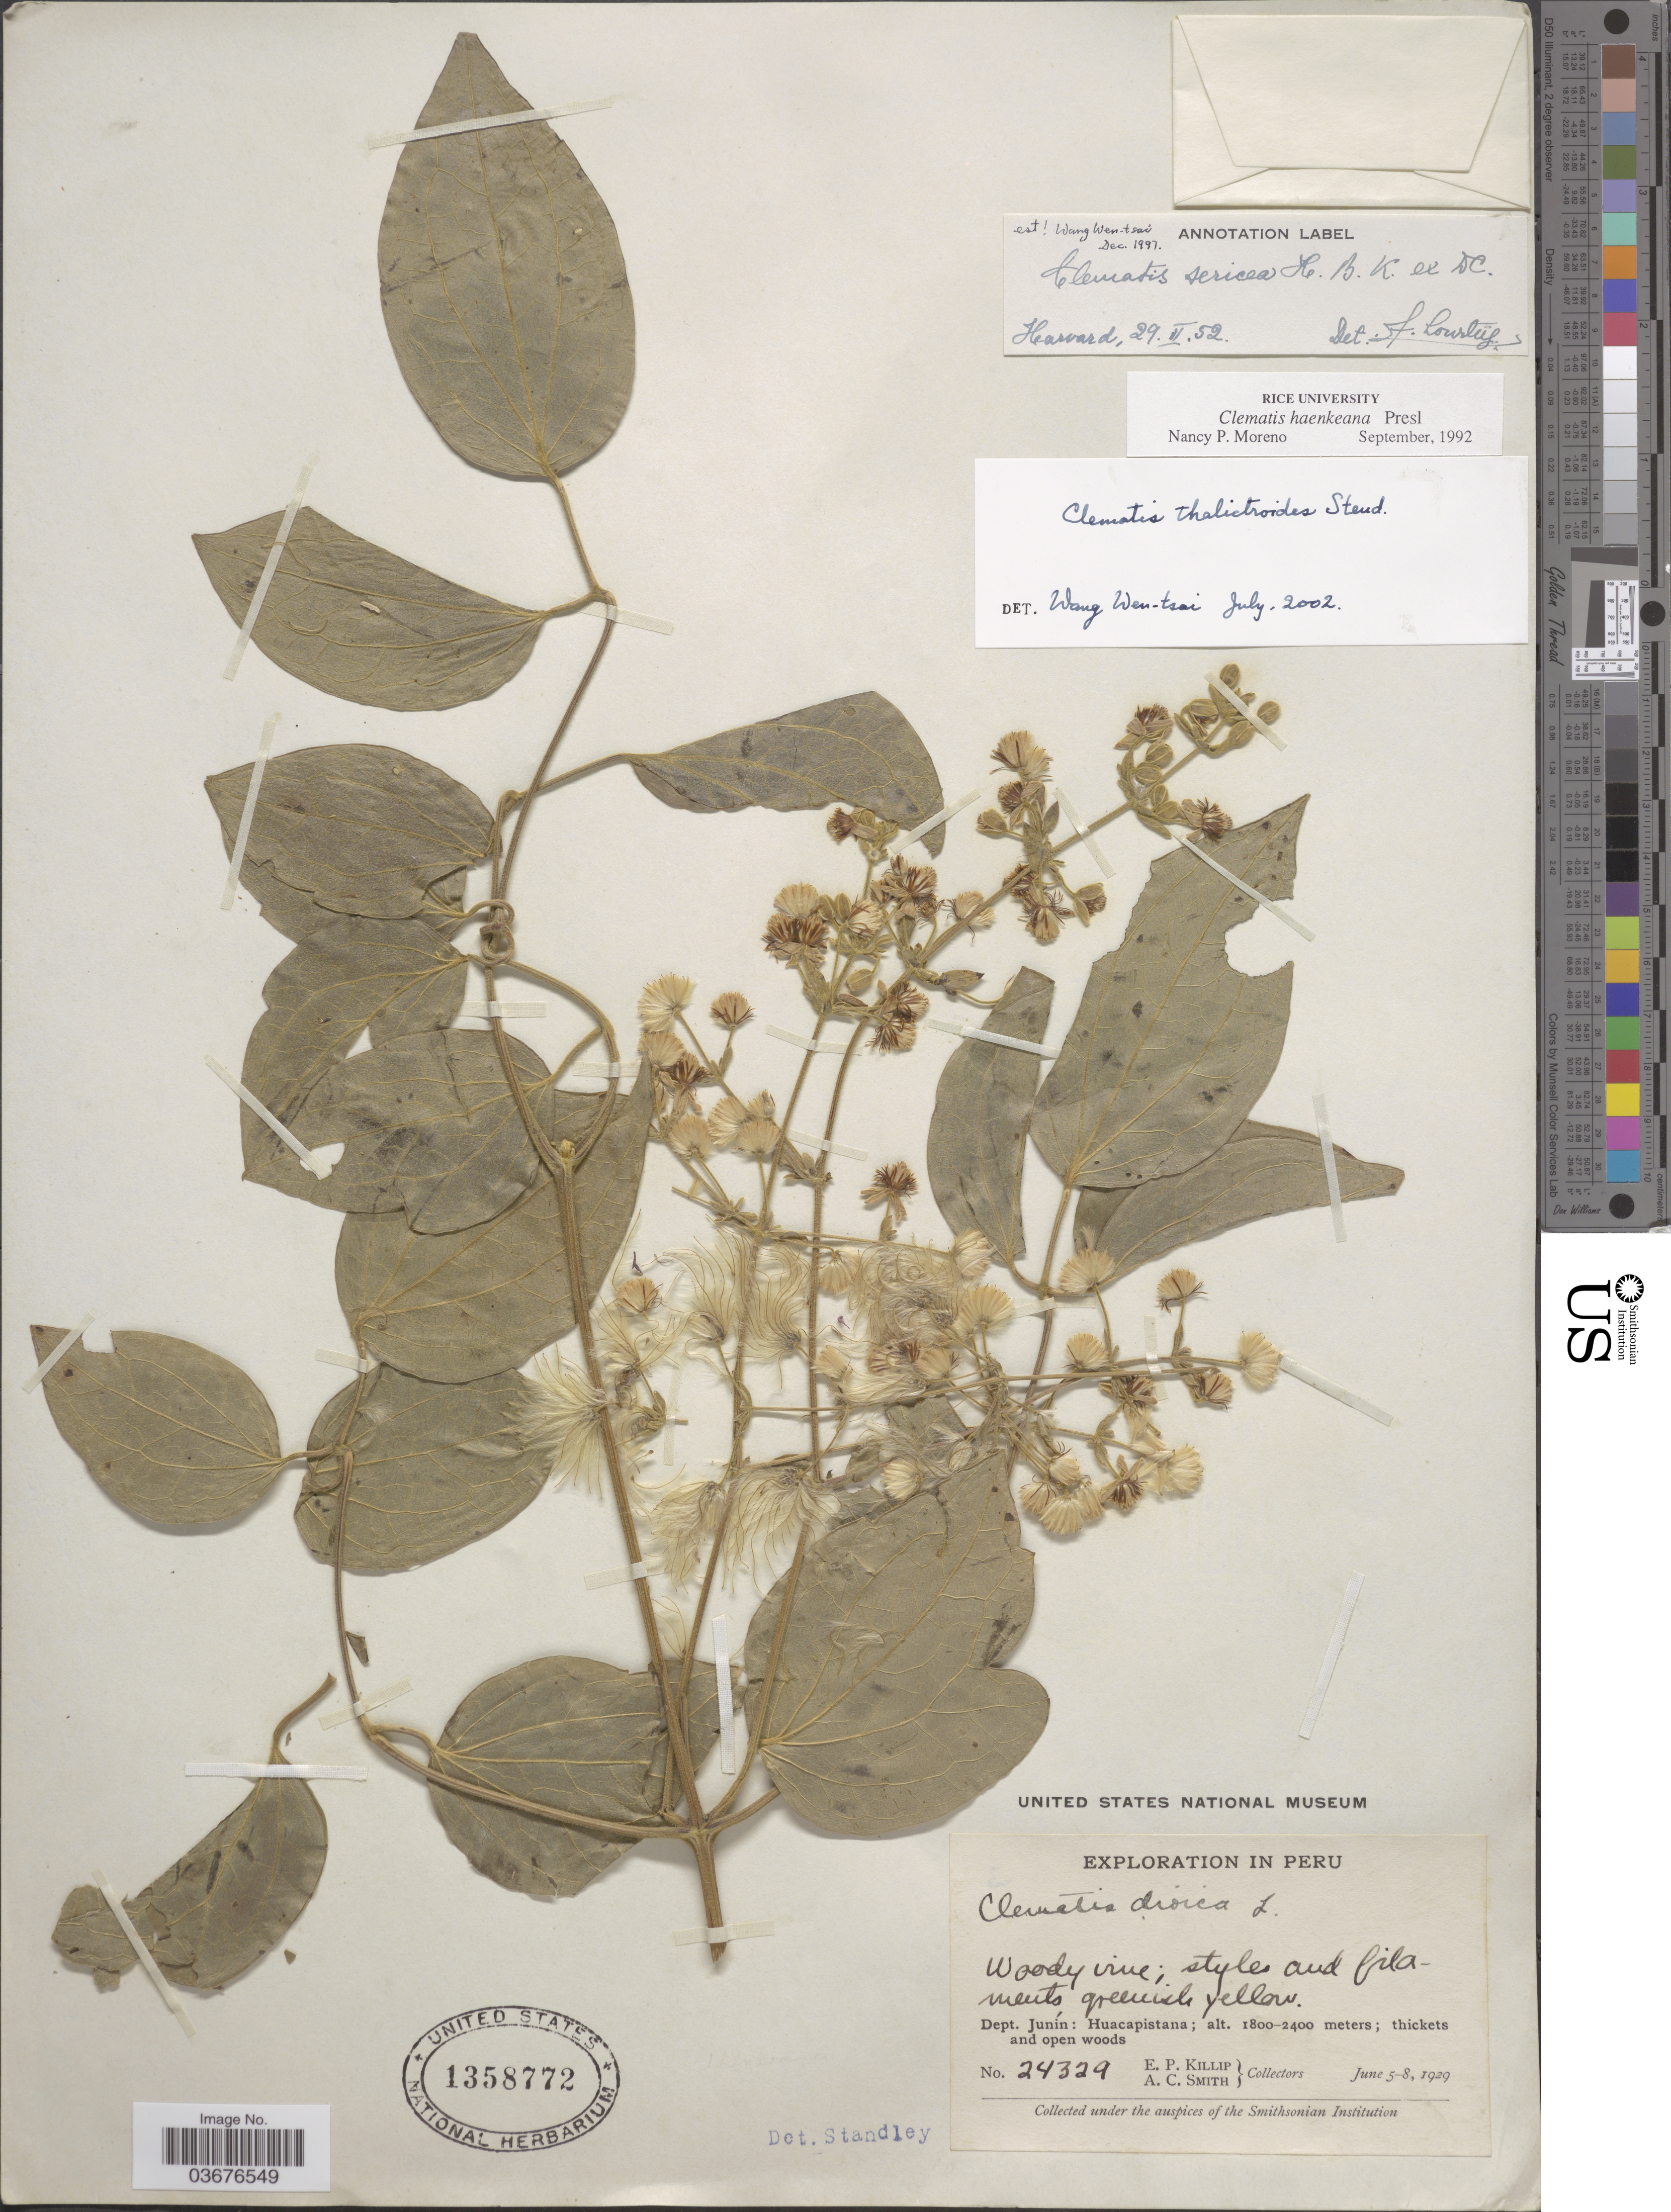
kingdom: Plantae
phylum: Tracheophyta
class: Magnoliopsida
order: Ranunculales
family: Ranunculaceae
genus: Clematis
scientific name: Clematis thalictroides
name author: Steud.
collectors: E. P. Killip & A. C. Smith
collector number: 24329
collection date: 1929-06-05/1929-06-08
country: Peru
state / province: Junín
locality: Dept. Junín: Huacapistana.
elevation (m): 1800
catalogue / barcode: US 1358772